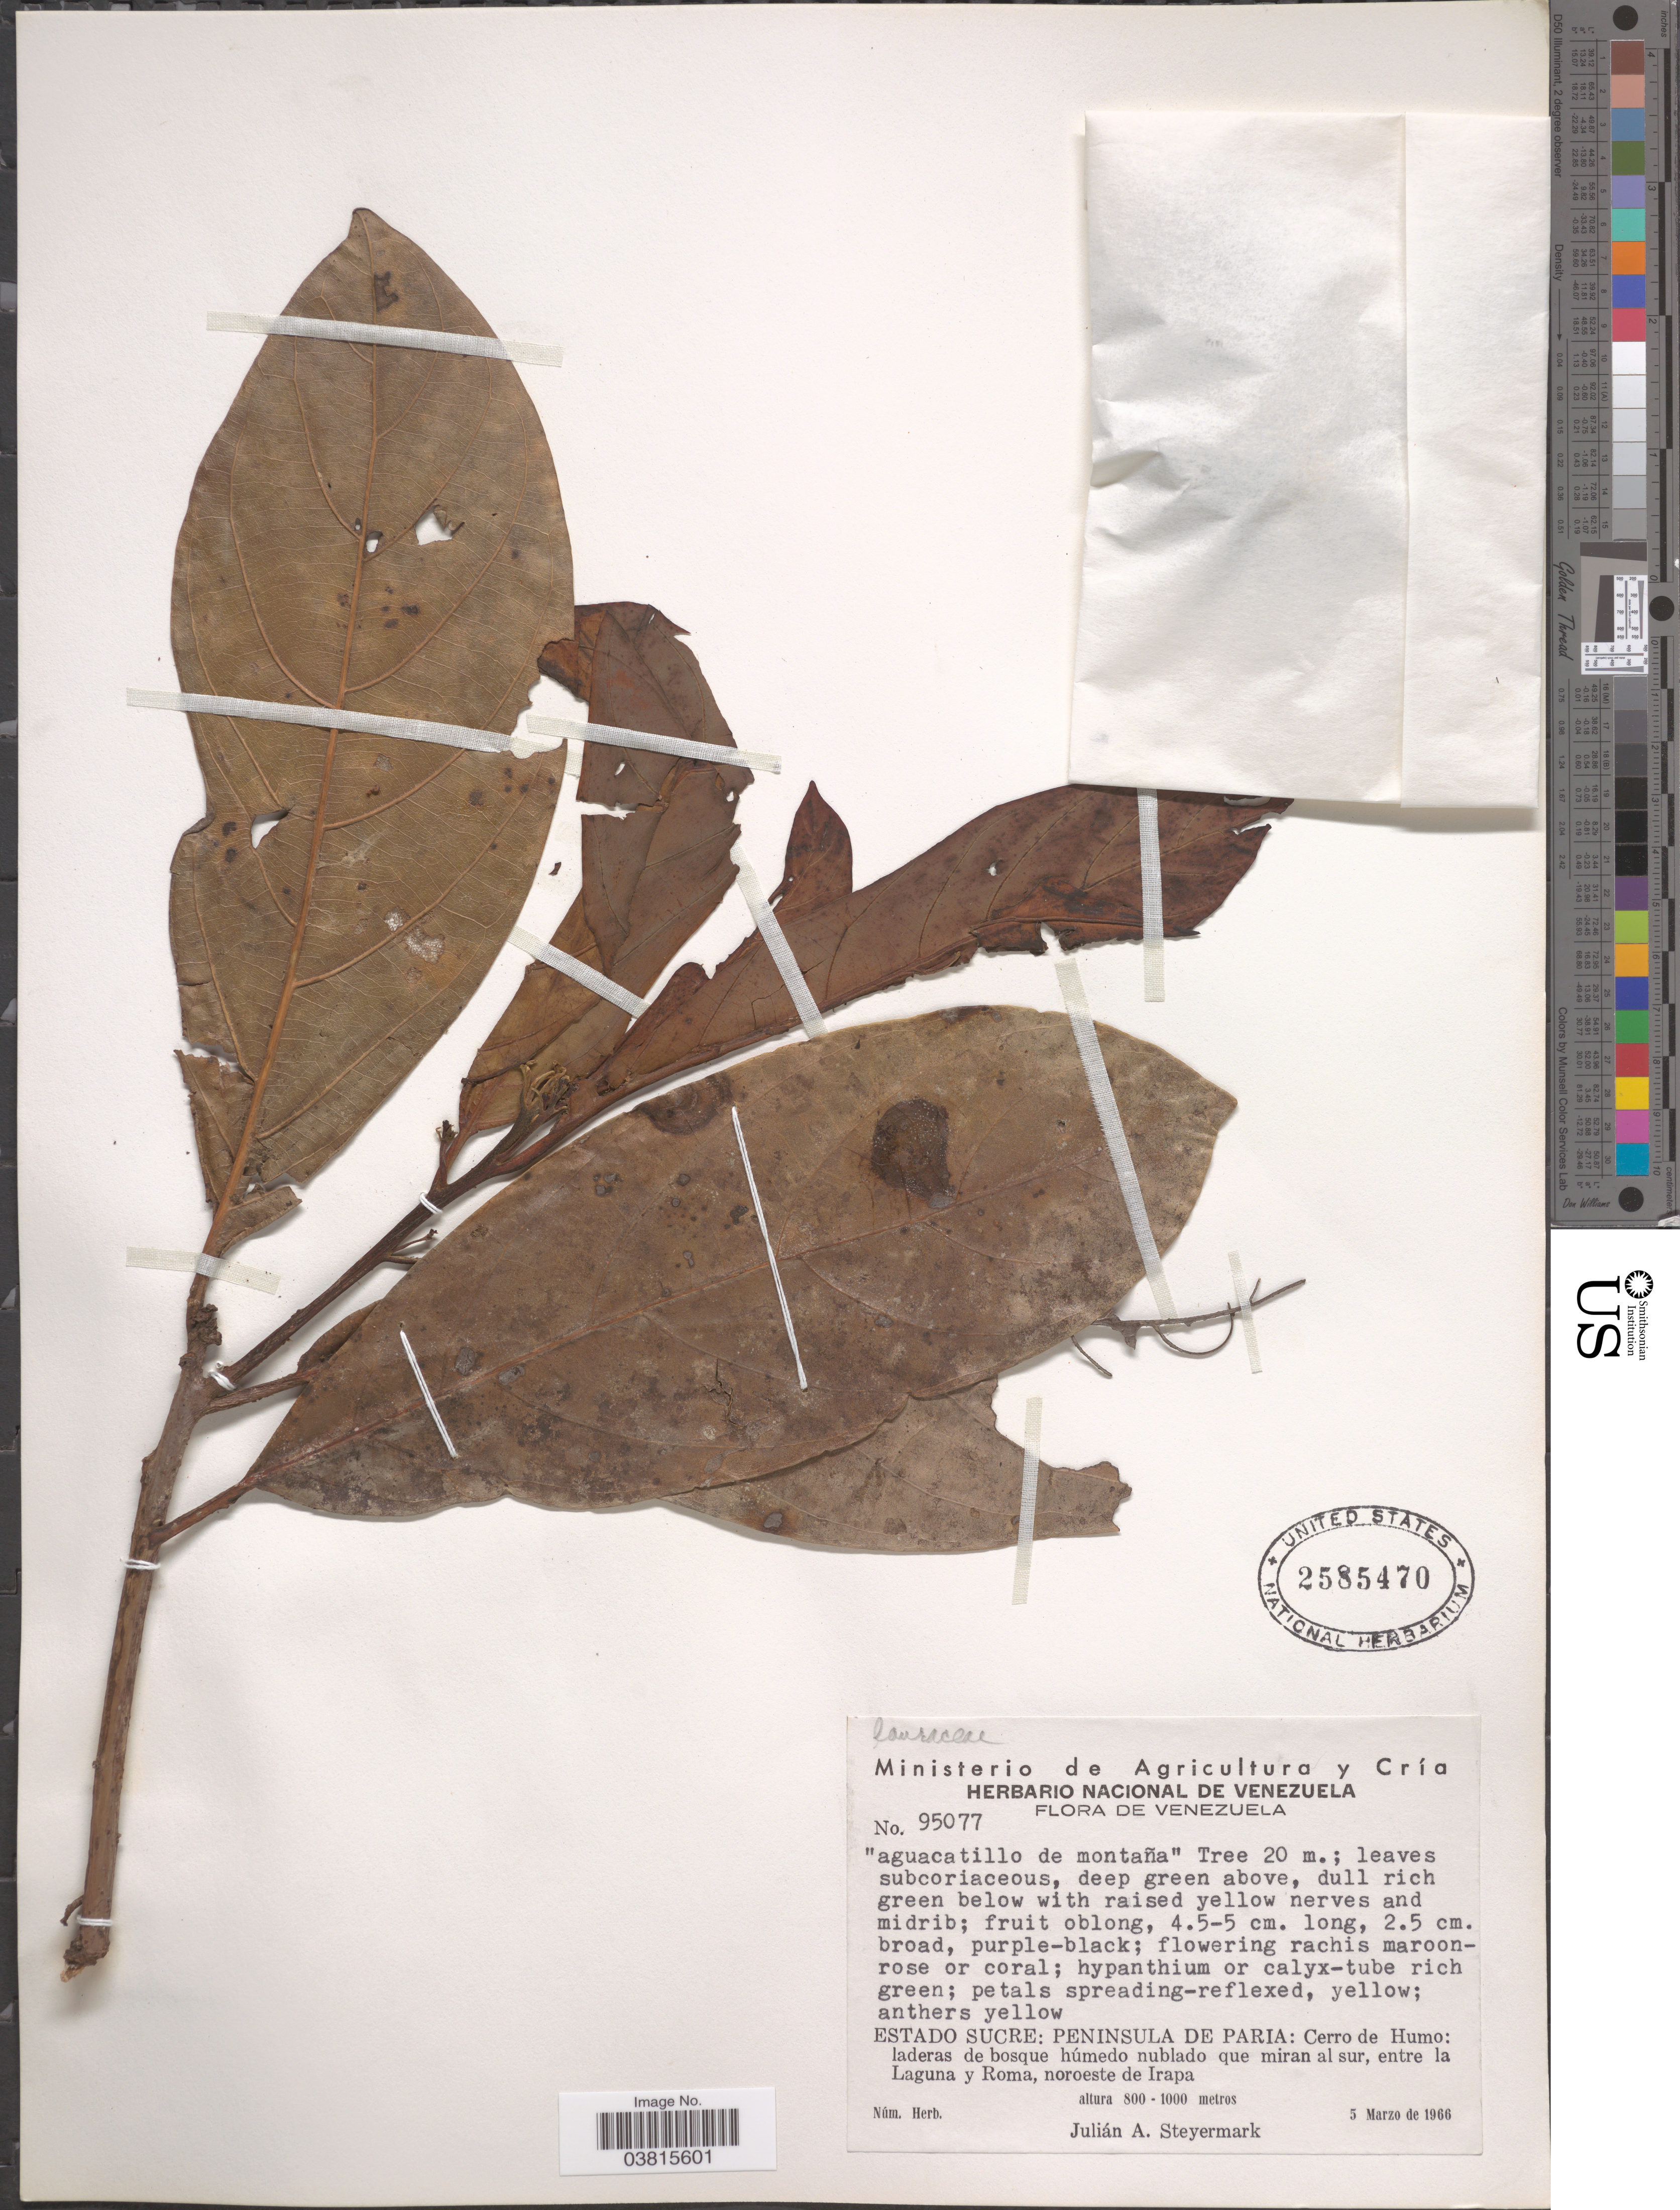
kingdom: Plantae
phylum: Tracheophyta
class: Magnoliopsida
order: Laurales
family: Lauraceae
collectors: J. Steyermark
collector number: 95077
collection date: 1966-03-05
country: Venezuela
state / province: Sucre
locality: Peninsula de Paria: Cerro de Humo: laderas de bosque húmedo nublado que miran al sur, entre la Laguna y Roma, noroeste de Irapa.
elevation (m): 800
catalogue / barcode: US 2585470